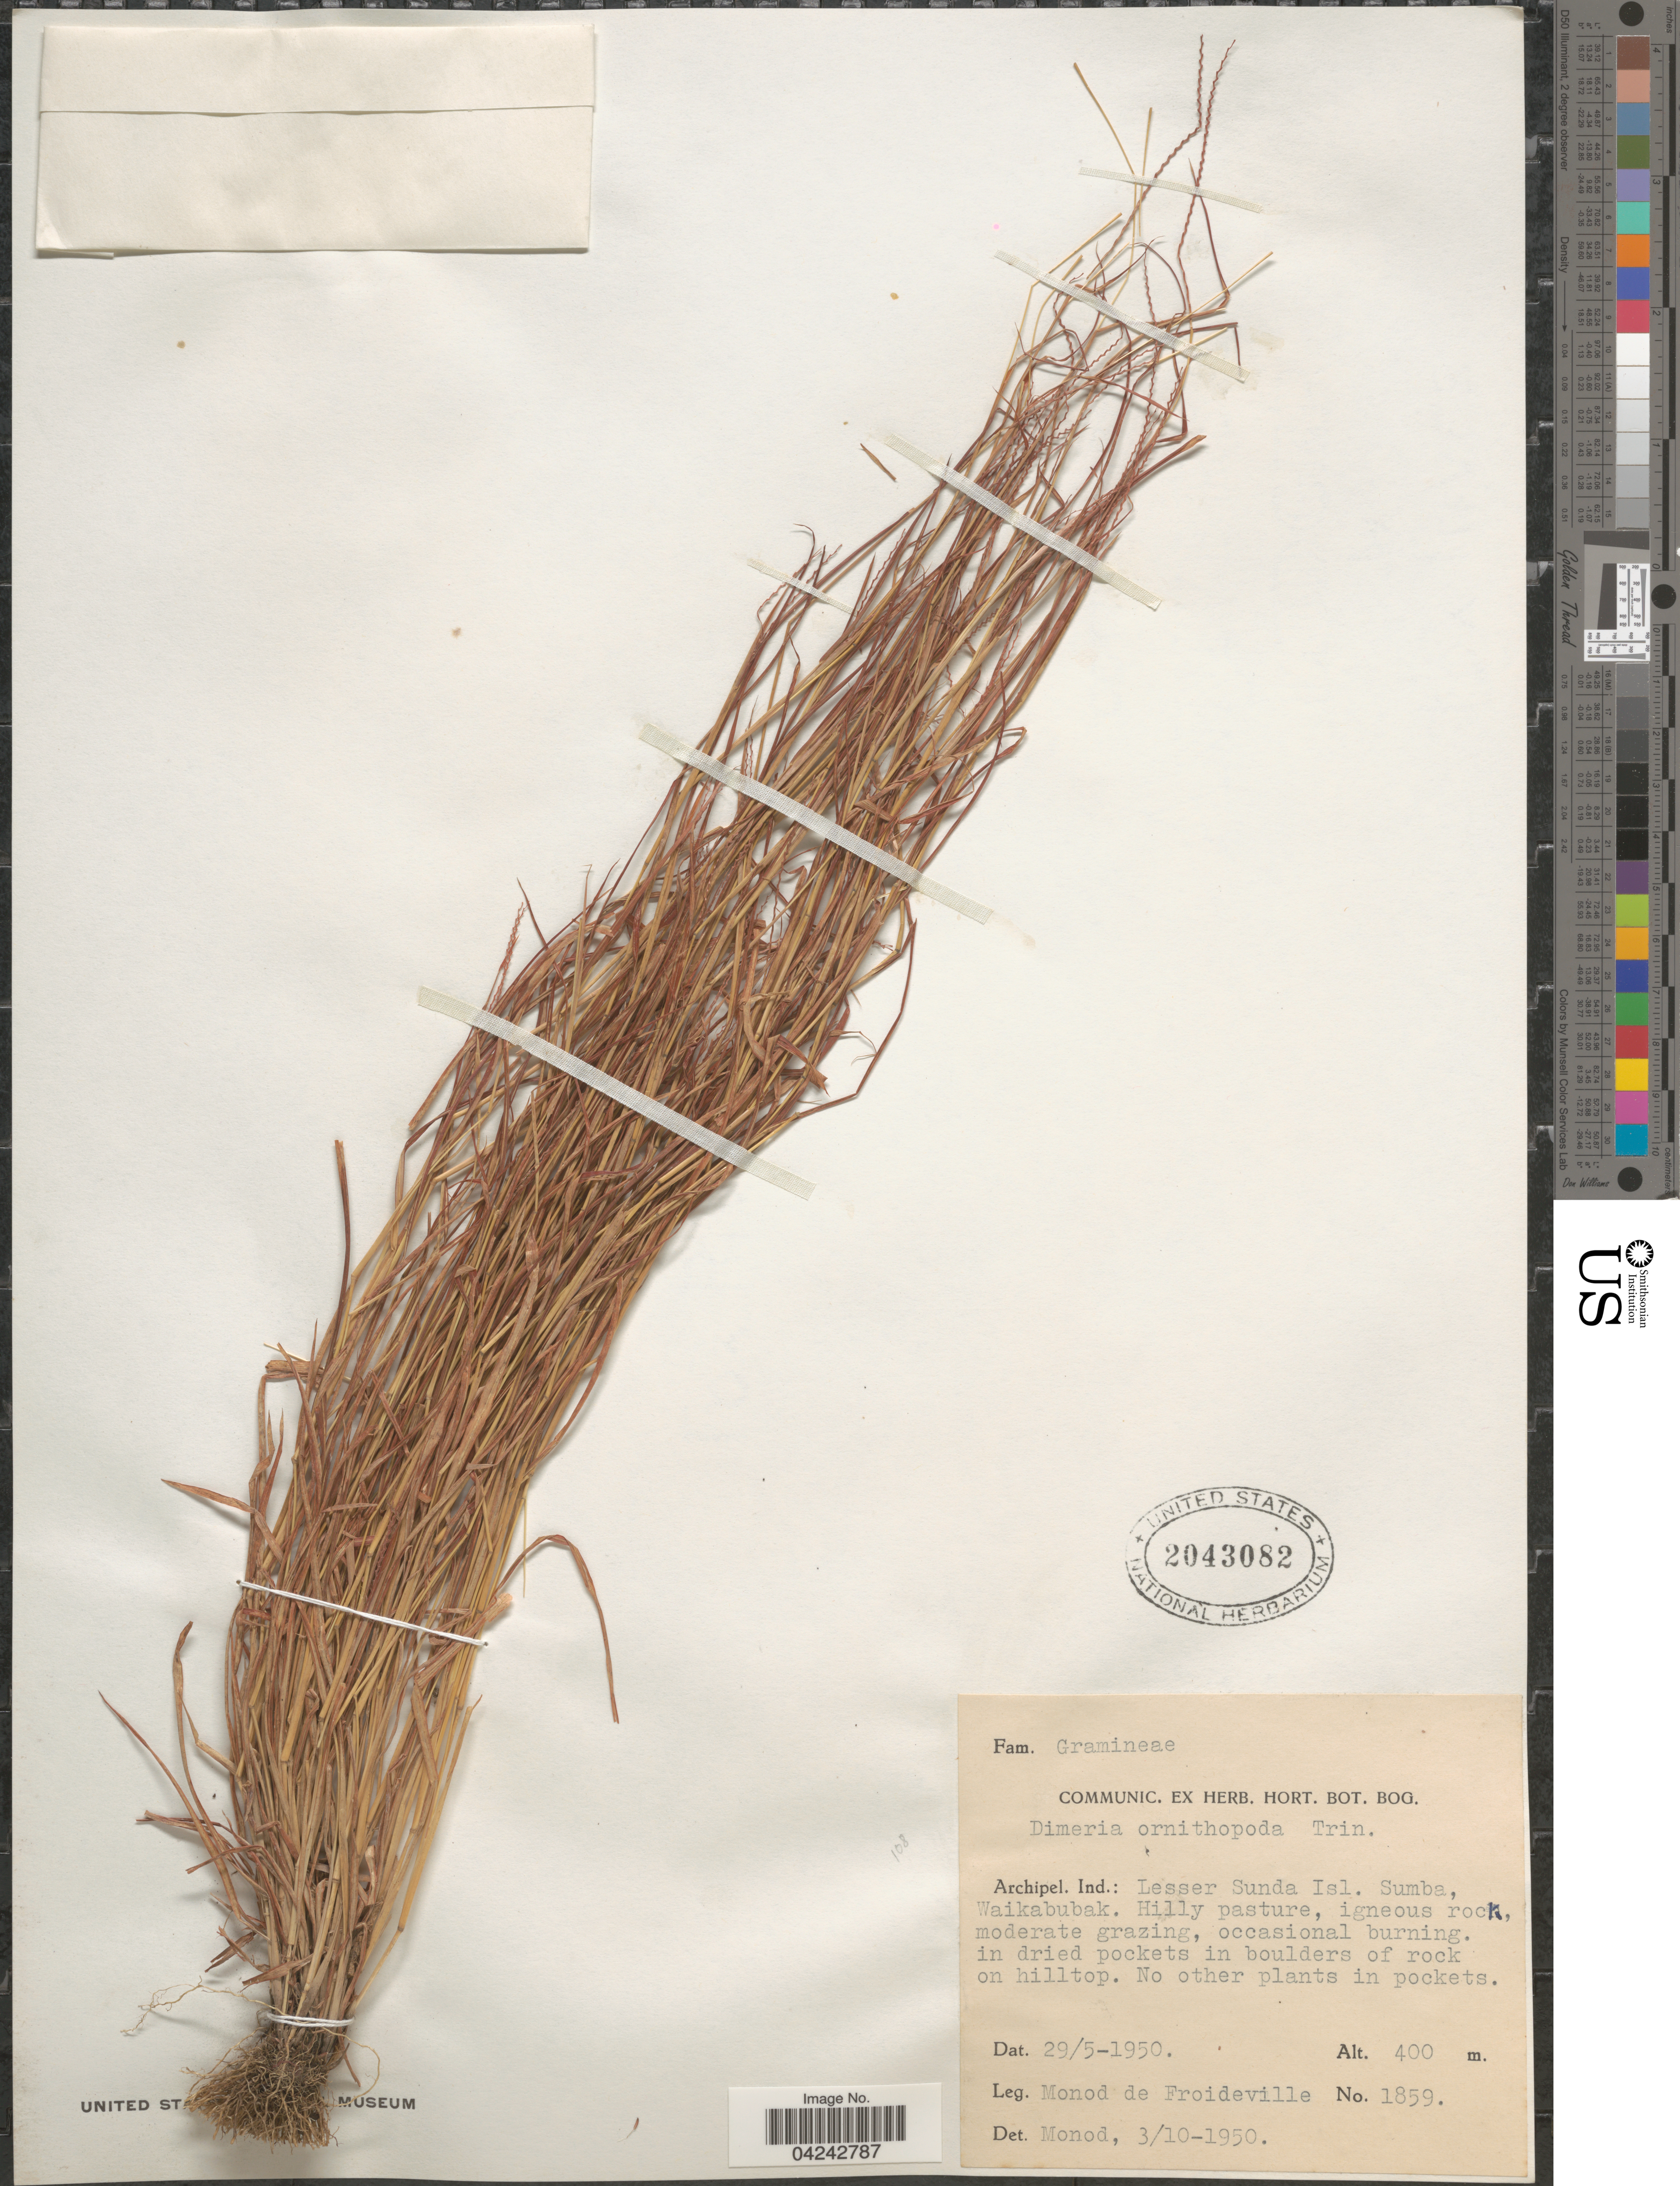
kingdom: Plantae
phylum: Tracheophyta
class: Liliopsida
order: Poales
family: Poaceae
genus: Dimeria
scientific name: Dimeria ornithopoda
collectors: C. Monod de Froideville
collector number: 1859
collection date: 1950-05-29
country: Indonesia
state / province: Nusa Tenggara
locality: Archipel. Ind.: Lesser Sunda Isl. Sumba, Waikabubak.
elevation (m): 400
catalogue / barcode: US 2043082